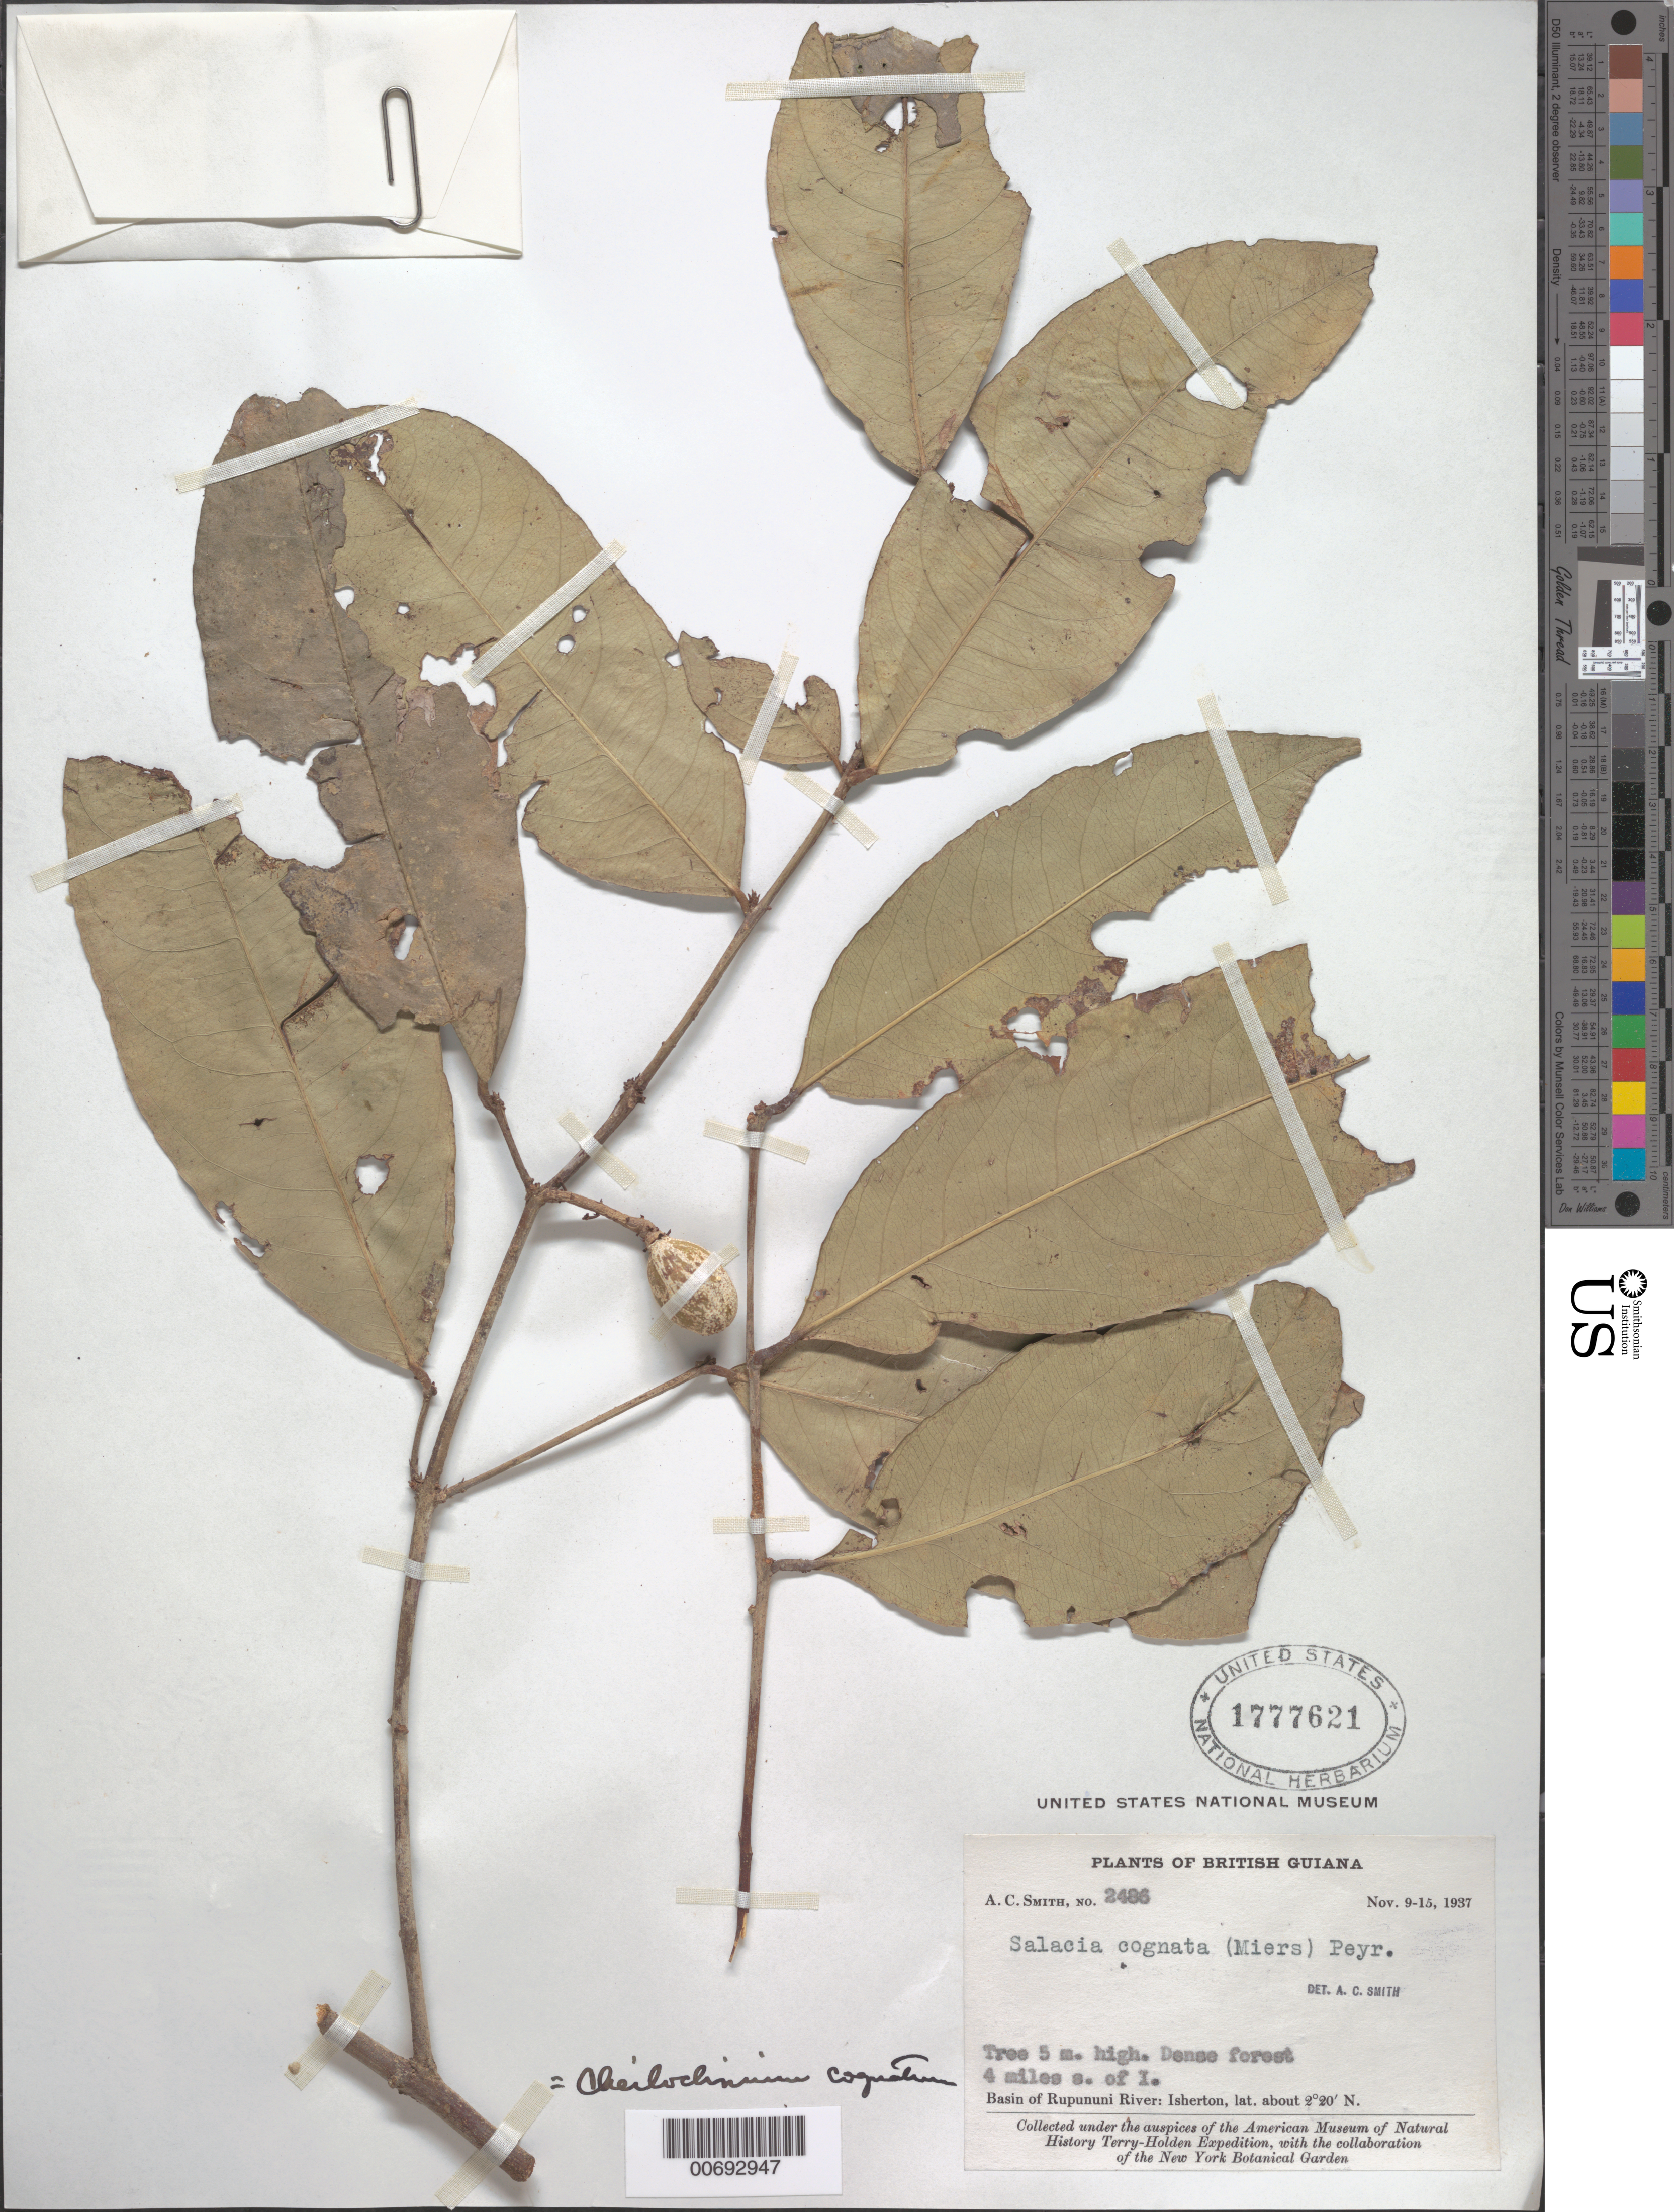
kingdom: Plantae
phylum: Tracheophyta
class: Magnoliopsida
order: Celastrales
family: Celastraceae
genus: Cheiloclinium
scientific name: Cheiloclinium cognatum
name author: (Miers) A.C. Sm.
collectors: A. C. Smith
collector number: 2486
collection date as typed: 9-Nov-37 to 15-Nov-37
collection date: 1937-11-09/1937-11-15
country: Guyana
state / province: U. Takutu-U. Essequibo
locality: Isherton, 4 mi. S of, basin of Rupununi R.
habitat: Dense forest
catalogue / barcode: US 1777621